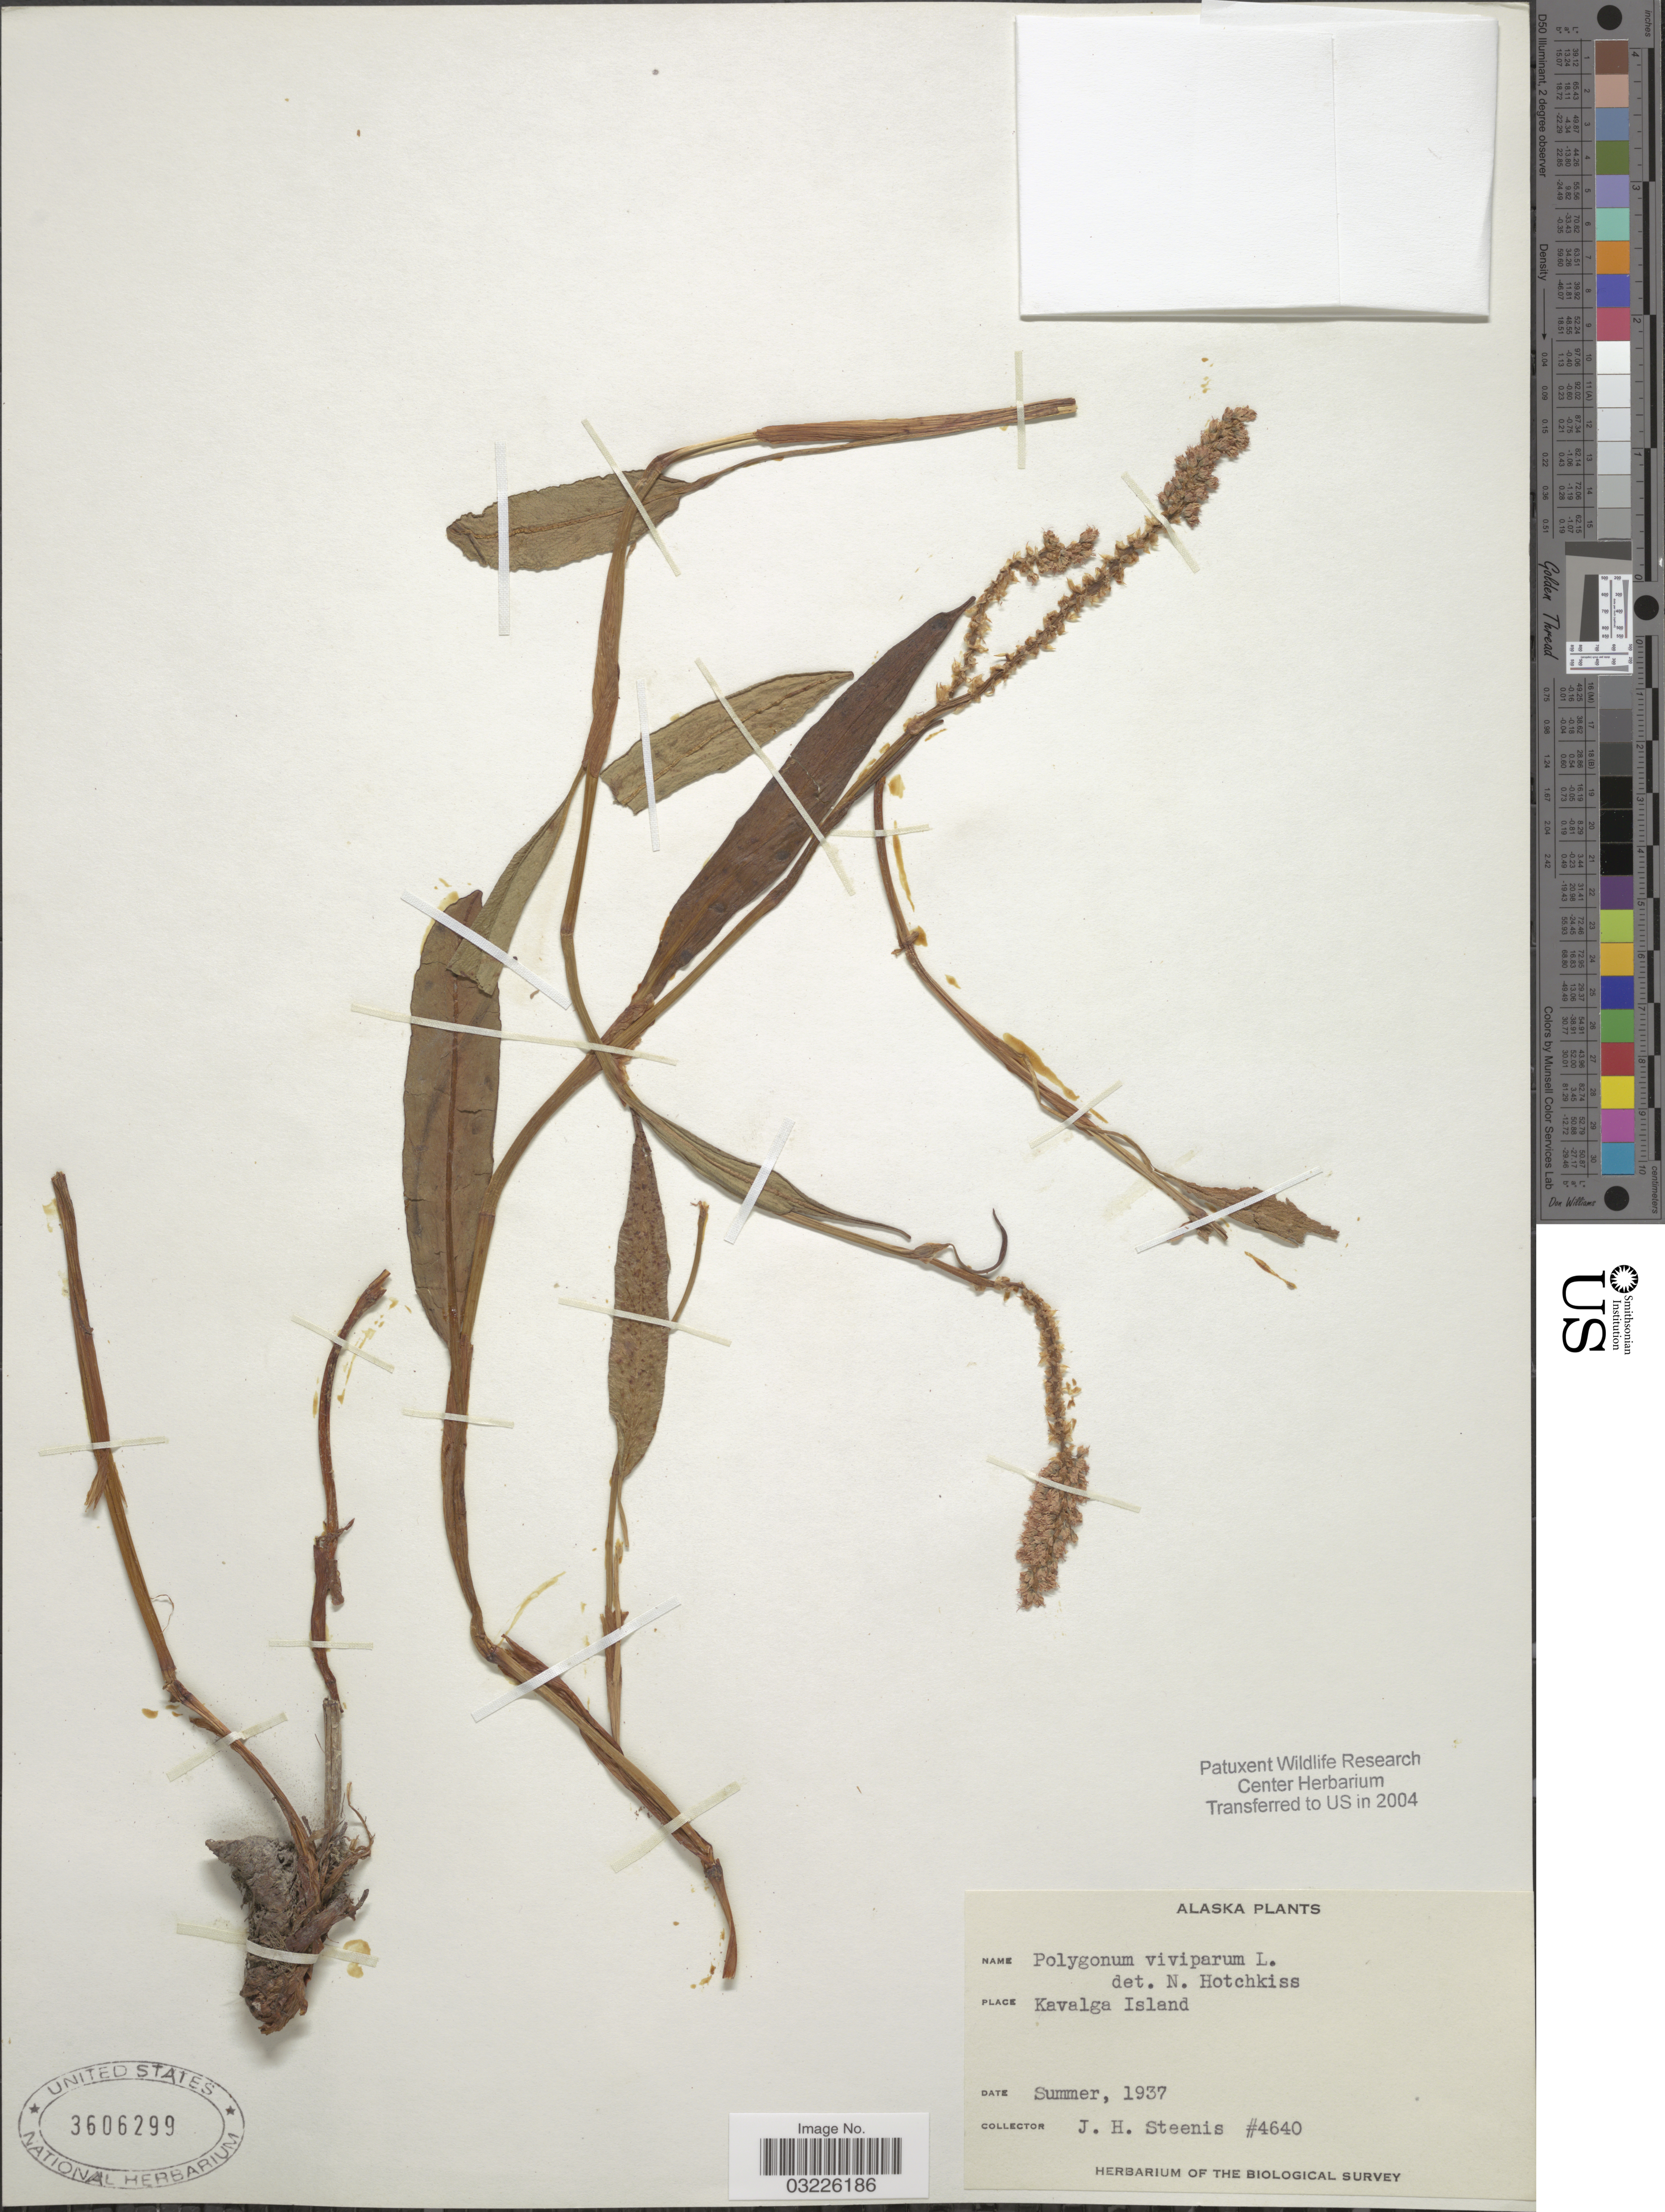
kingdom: Plantae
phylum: Tracheophyta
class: Magnoliopsida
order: Caryophyllales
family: Polygonaceae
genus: Bistorta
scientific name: Bistorta vivipara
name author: (L.) Delarbre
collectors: J. H. Steenis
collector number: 4640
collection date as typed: Summer, 1937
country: United States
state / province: Alaska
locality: Kavalga Island.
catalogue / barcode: US 3606299